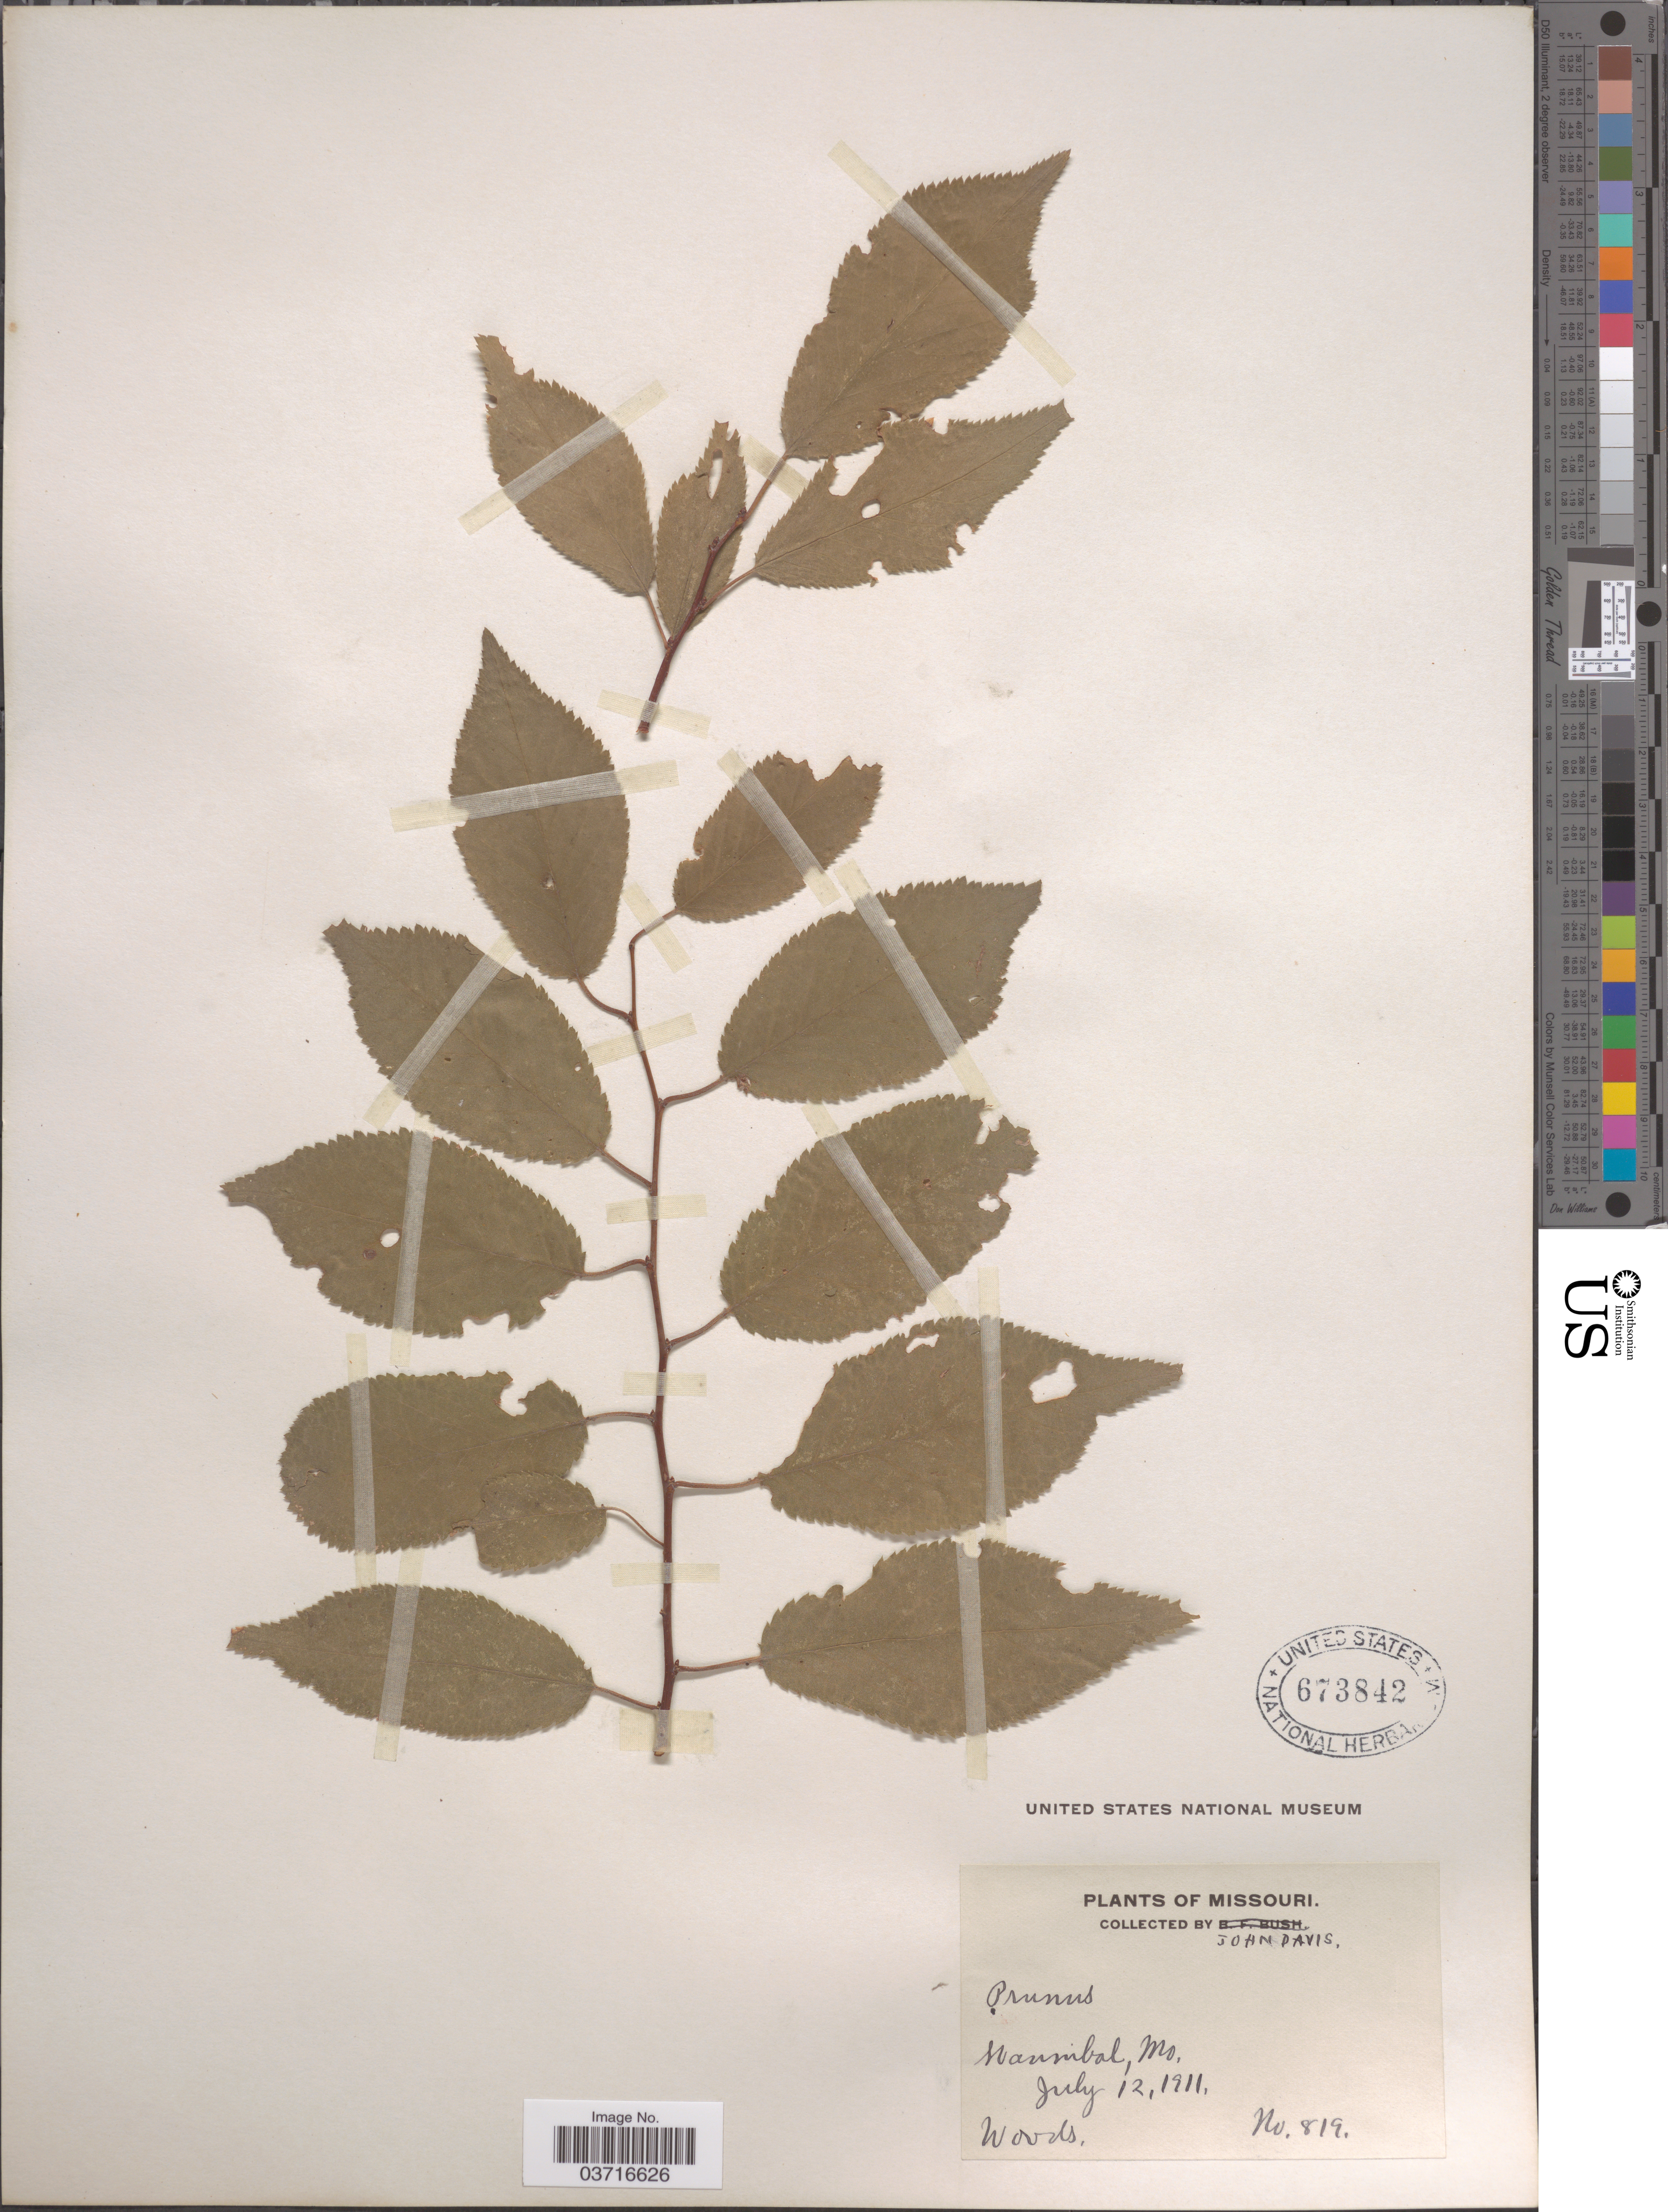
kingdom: Plantae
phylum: Tracheophyta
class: Magnoliopsida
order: Rosales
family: Rosaceae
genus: Prunus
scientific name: Prunus sp.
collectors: J. Davis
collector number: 819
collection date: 1911-07-12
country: United States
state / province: Missouri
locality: Hannibal.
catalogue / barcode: US 673842